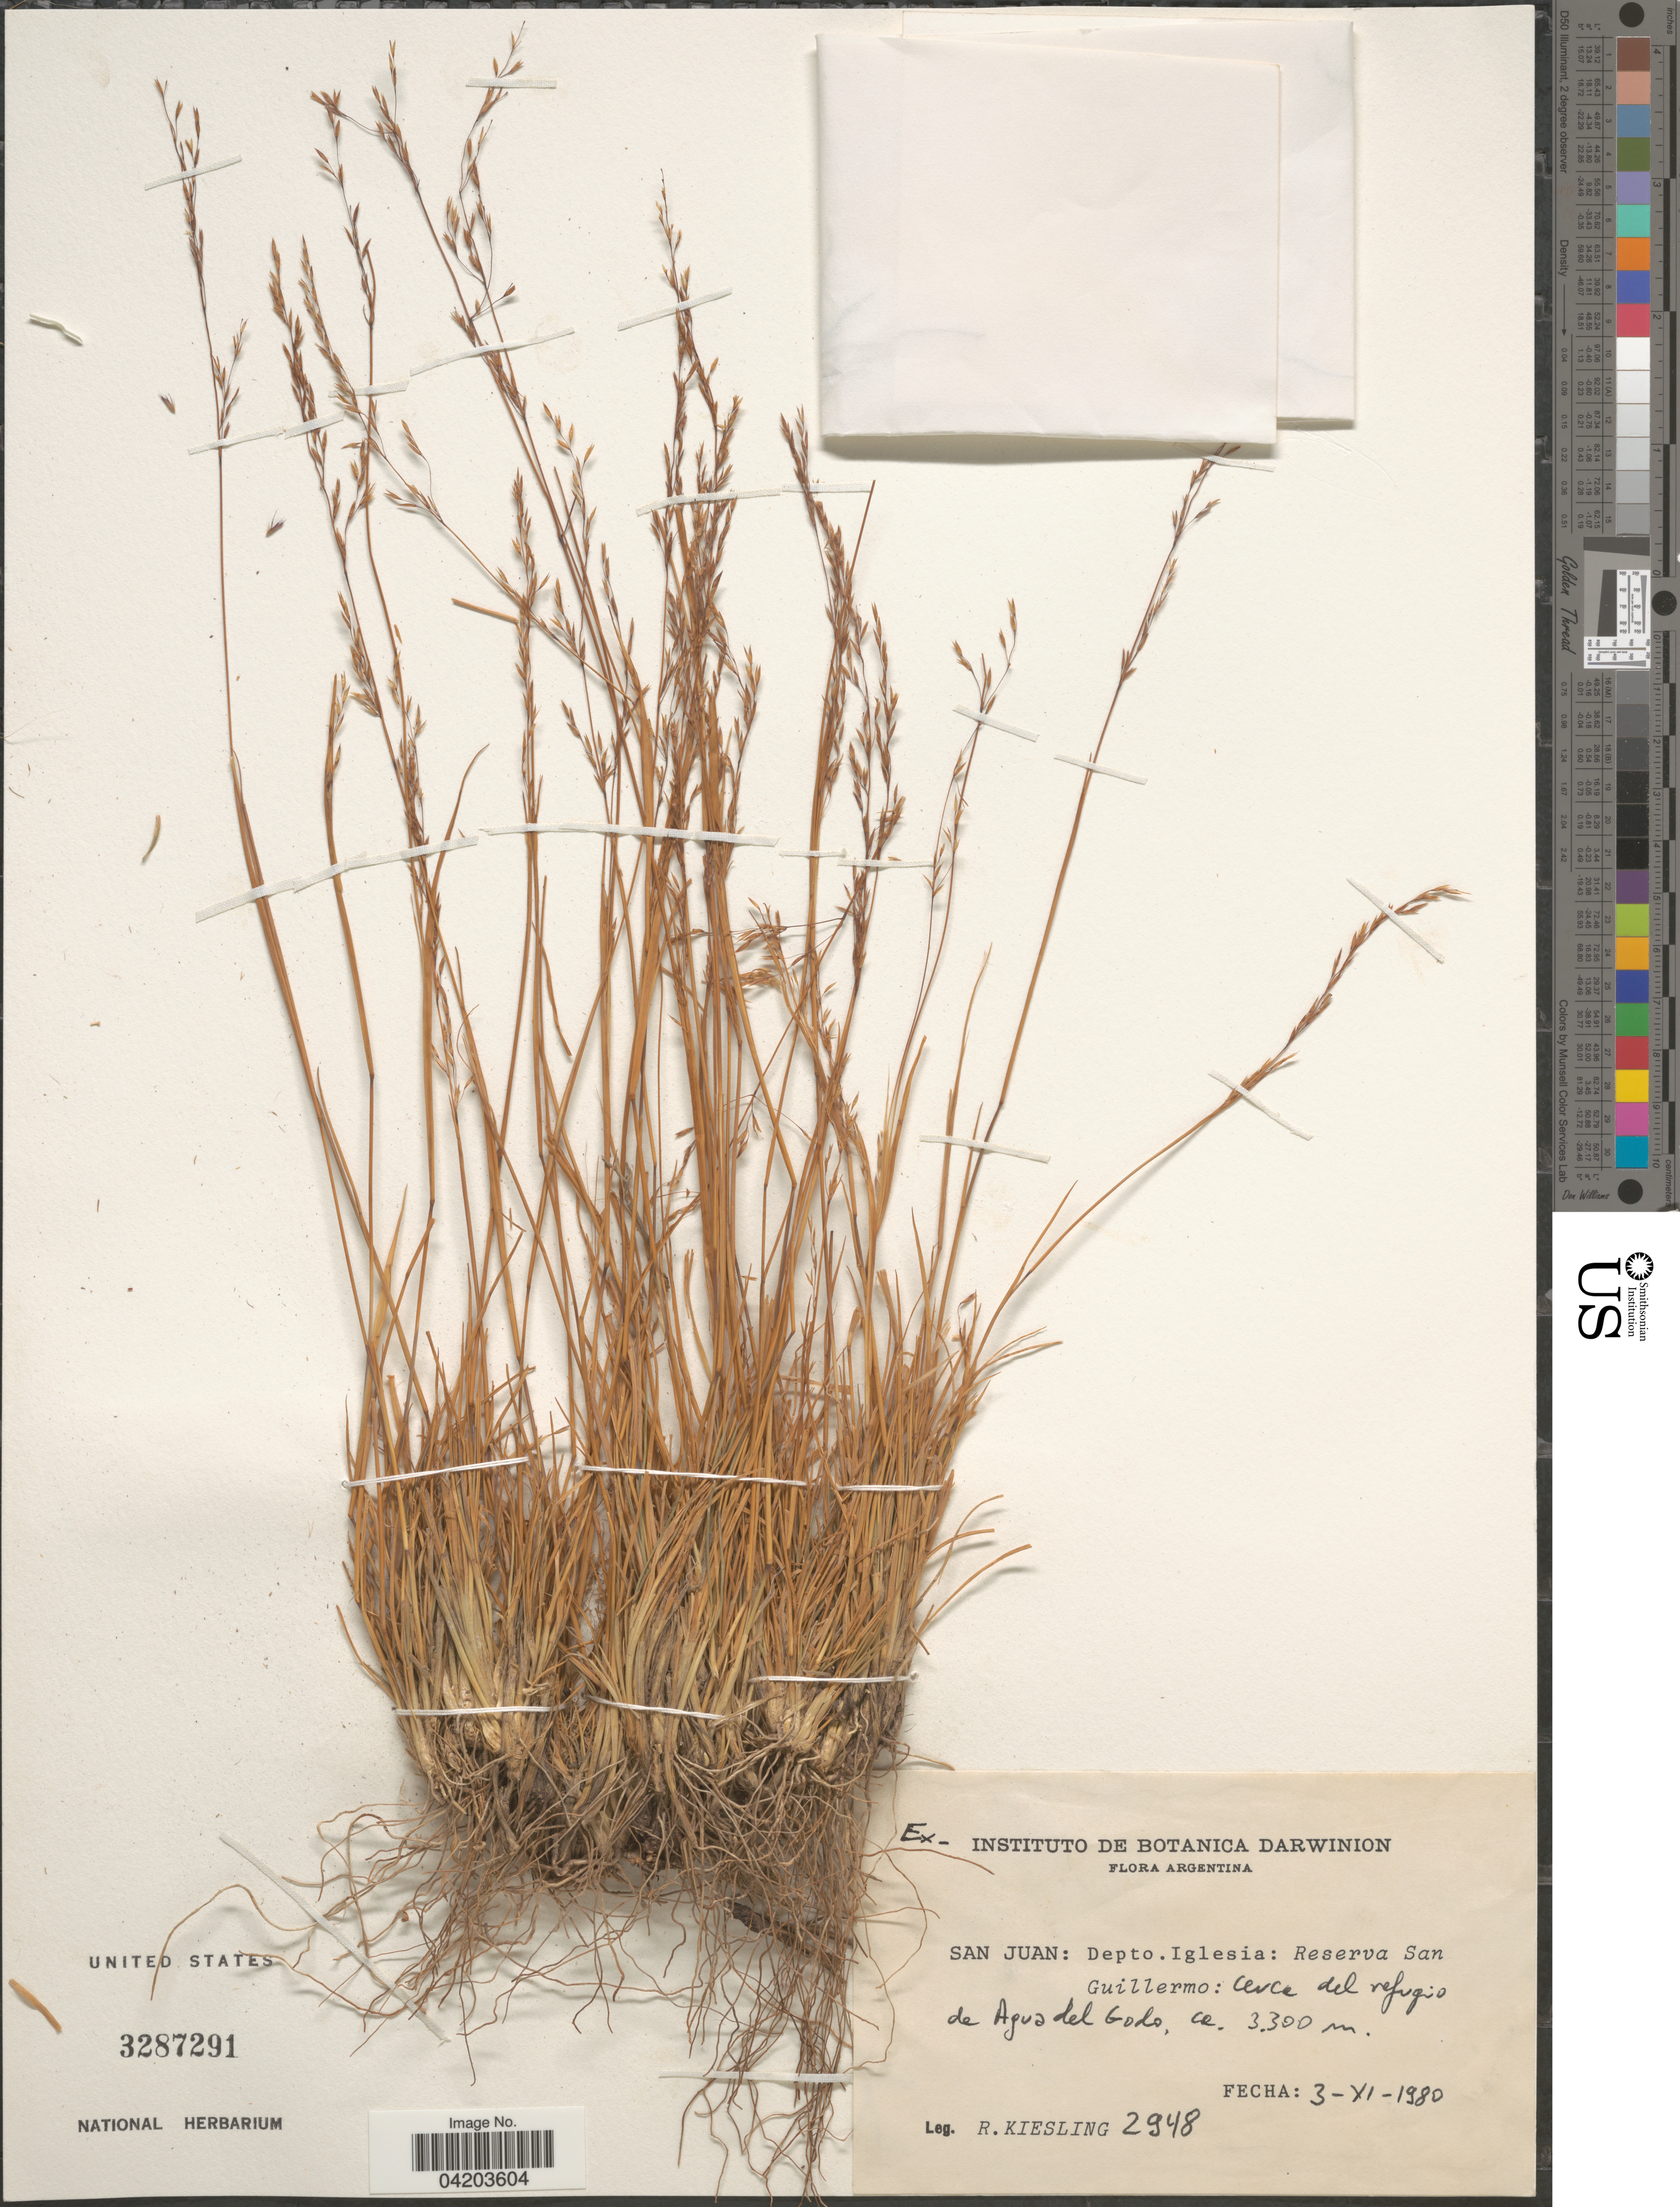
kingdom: Plantae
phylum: Tracheophyta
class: Liliopsida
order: Poales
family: Poaceae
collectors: R. Kiesling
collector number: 2948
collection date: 1980-11-03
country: Argentina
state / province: San Juan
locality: Depto. Iglesia: Reserva San Guillermo: Cerca del refugio de Agua del Godo.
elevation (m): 3300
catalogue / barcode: US 3287291